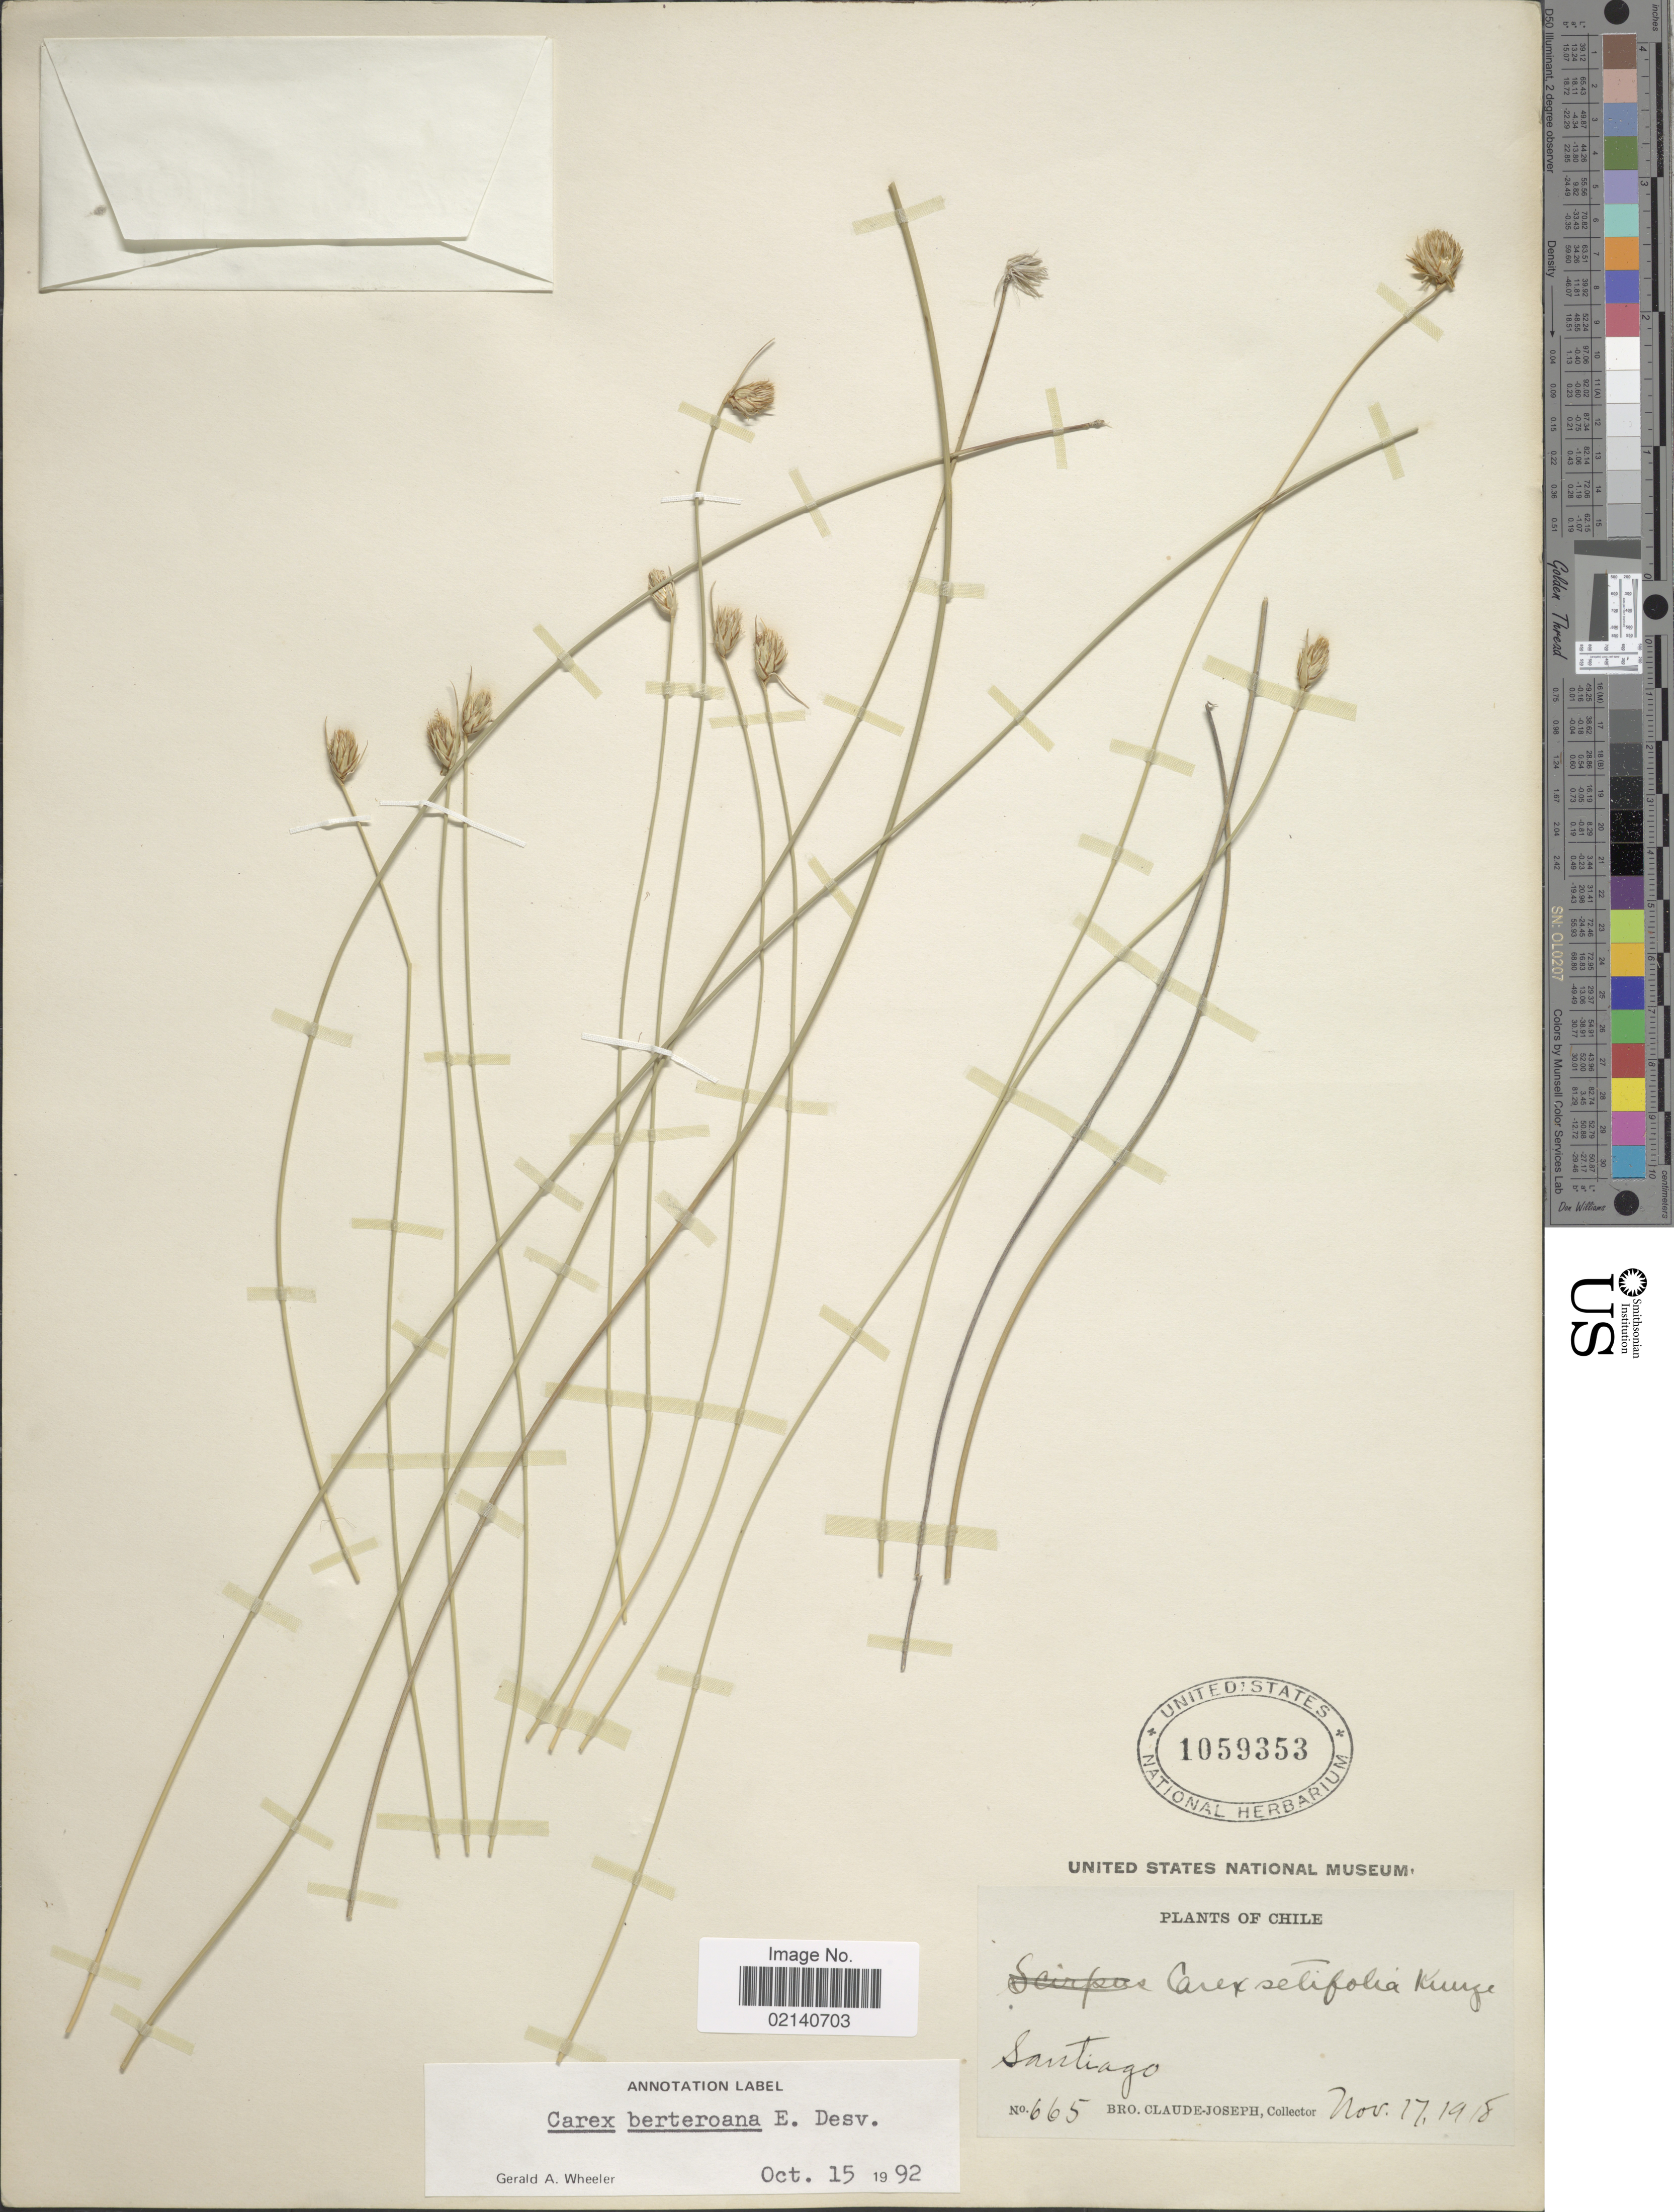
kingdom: Plantae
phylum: Tracheophyta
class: Liliopsida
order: Poales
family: Cyperaceae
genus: Carex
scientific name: Carex berteroana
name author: Steud.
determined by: Jiménez-Mejías, P.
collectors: Bro. Claude-Joseph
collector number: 665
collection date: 1918-11-17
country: Chile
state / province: Región Metropolitana (RM)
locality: Santiago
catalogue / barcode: US 1059353